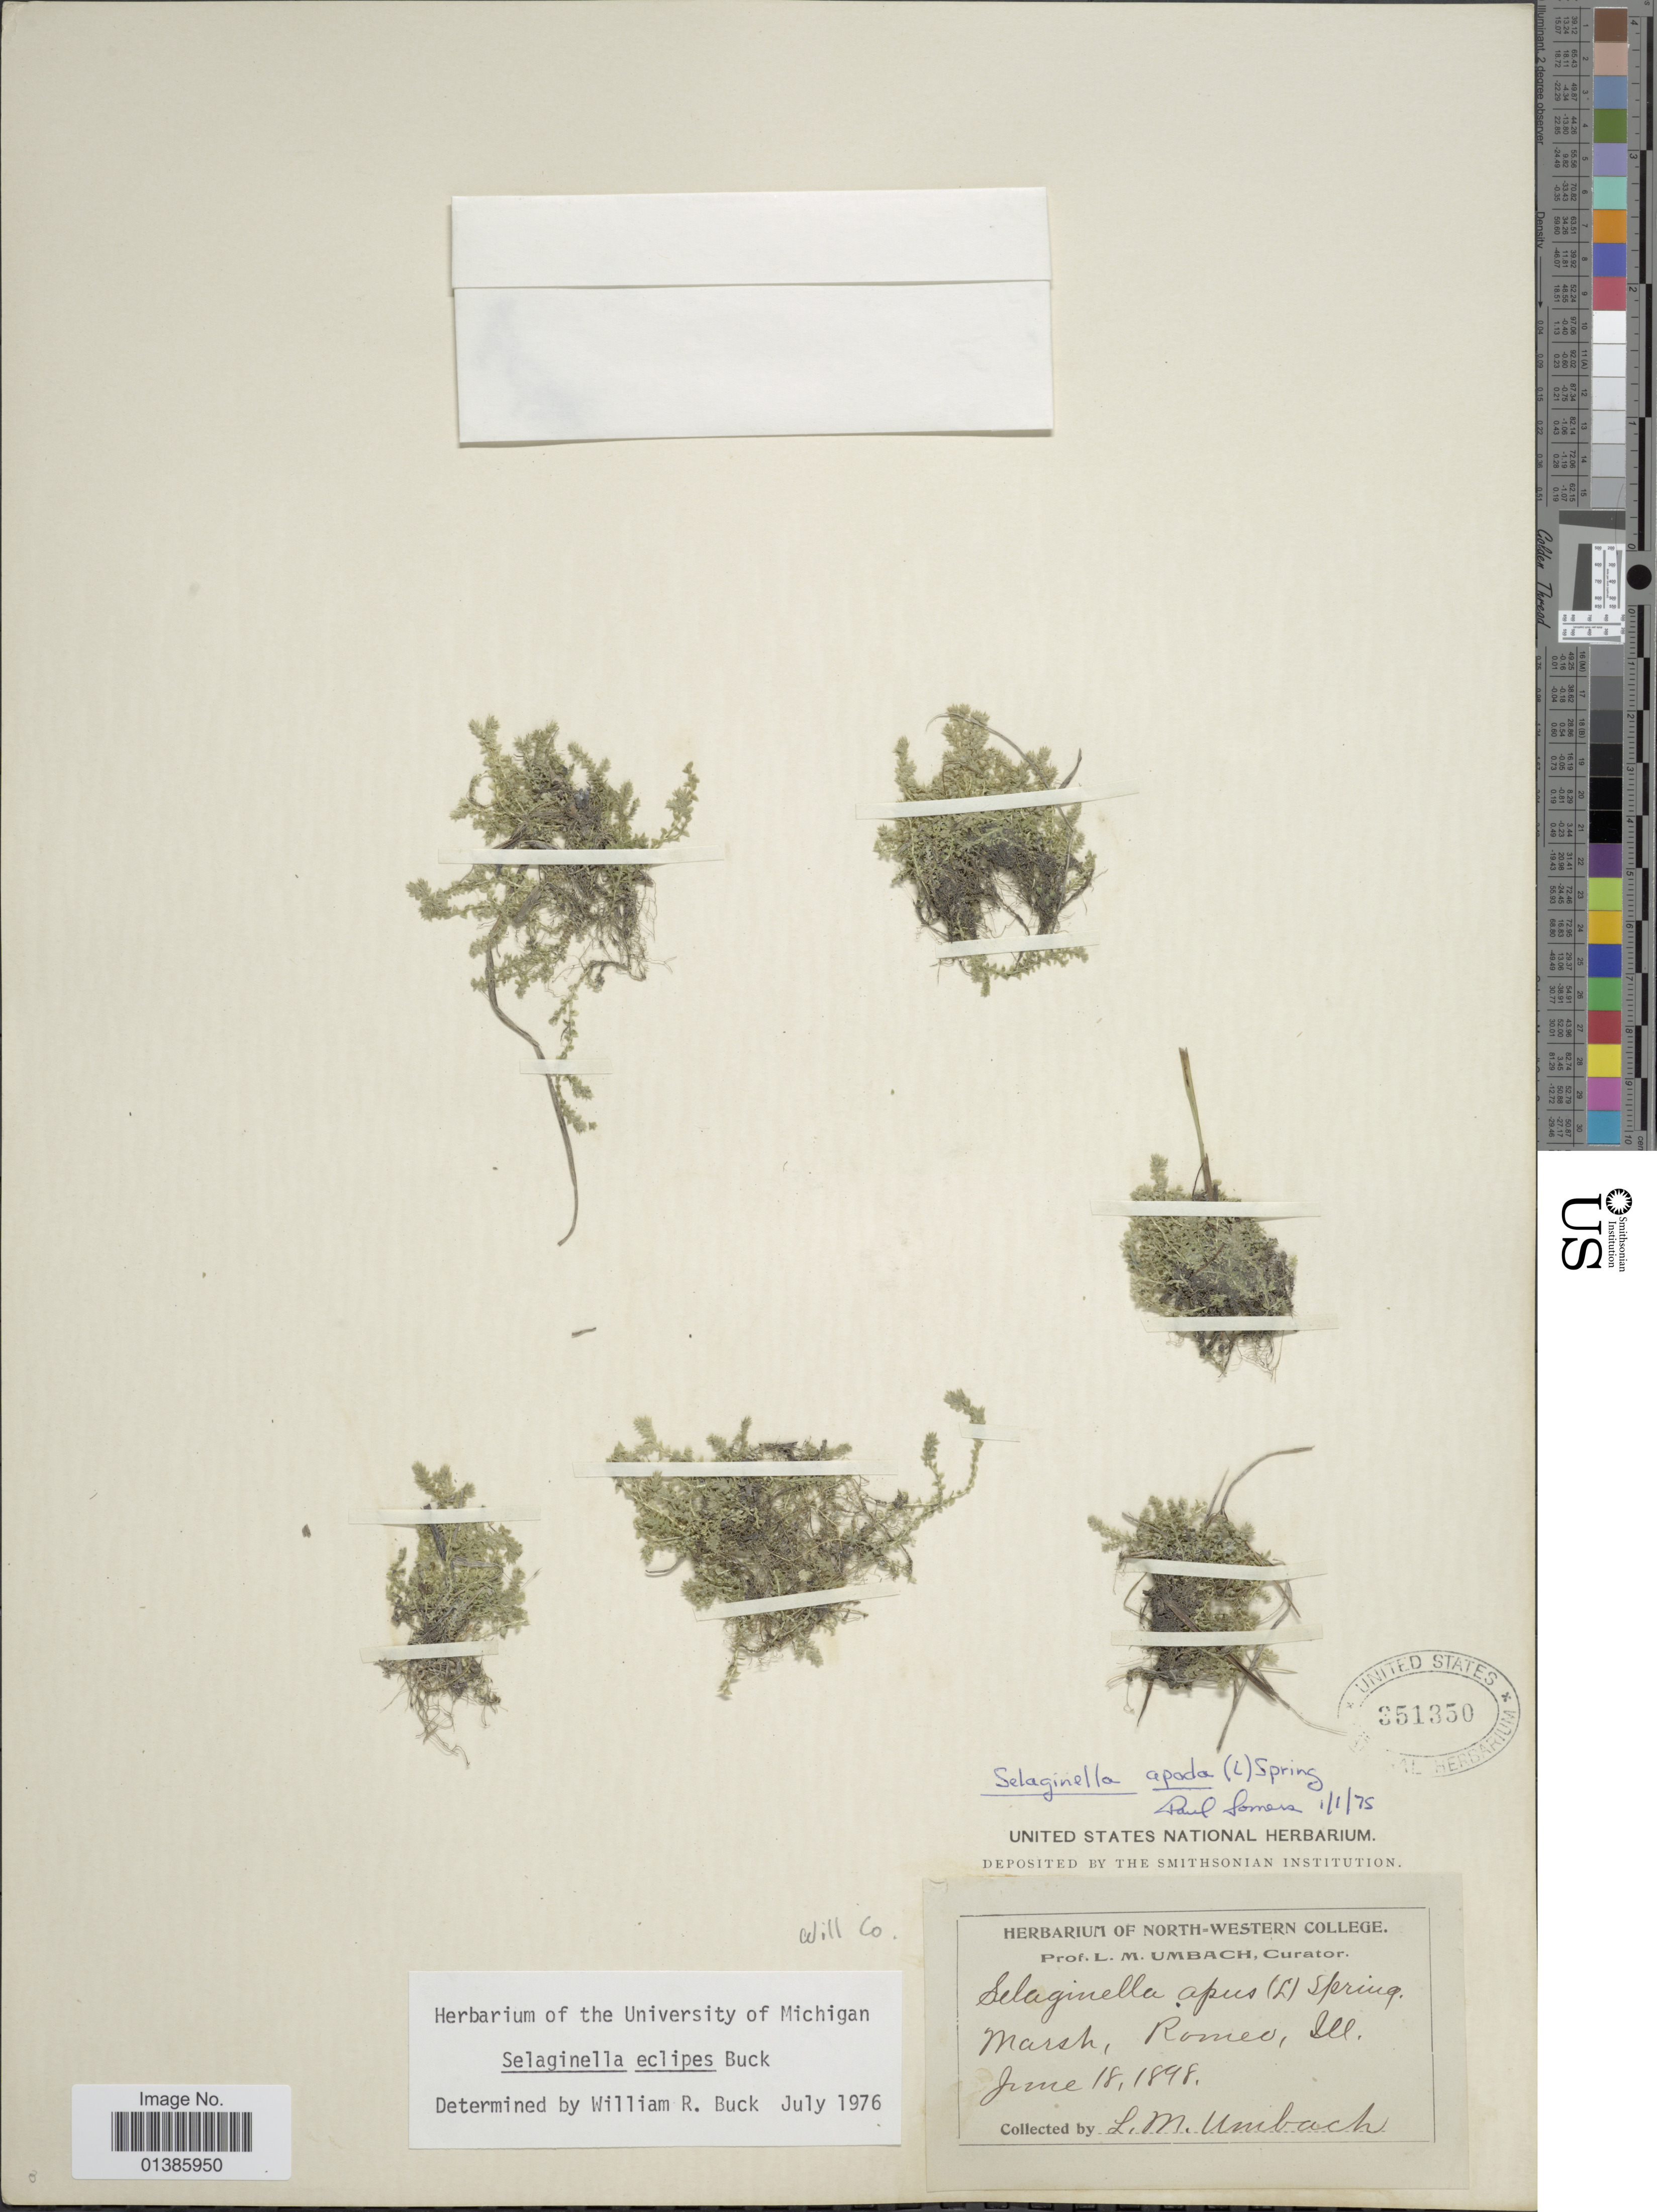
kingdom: Plantae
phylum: Tracheophyta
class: Lycopodiopsida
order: Selaginellales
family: Selaginellaceae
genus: Selaginella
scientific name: Selaginella eclipes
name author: W.R. Buck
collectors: L. M. Umbach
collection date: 1898-06-18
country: United States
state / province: Illinois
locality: Marsh, Romeo, Will Co.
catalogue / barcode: US 351350